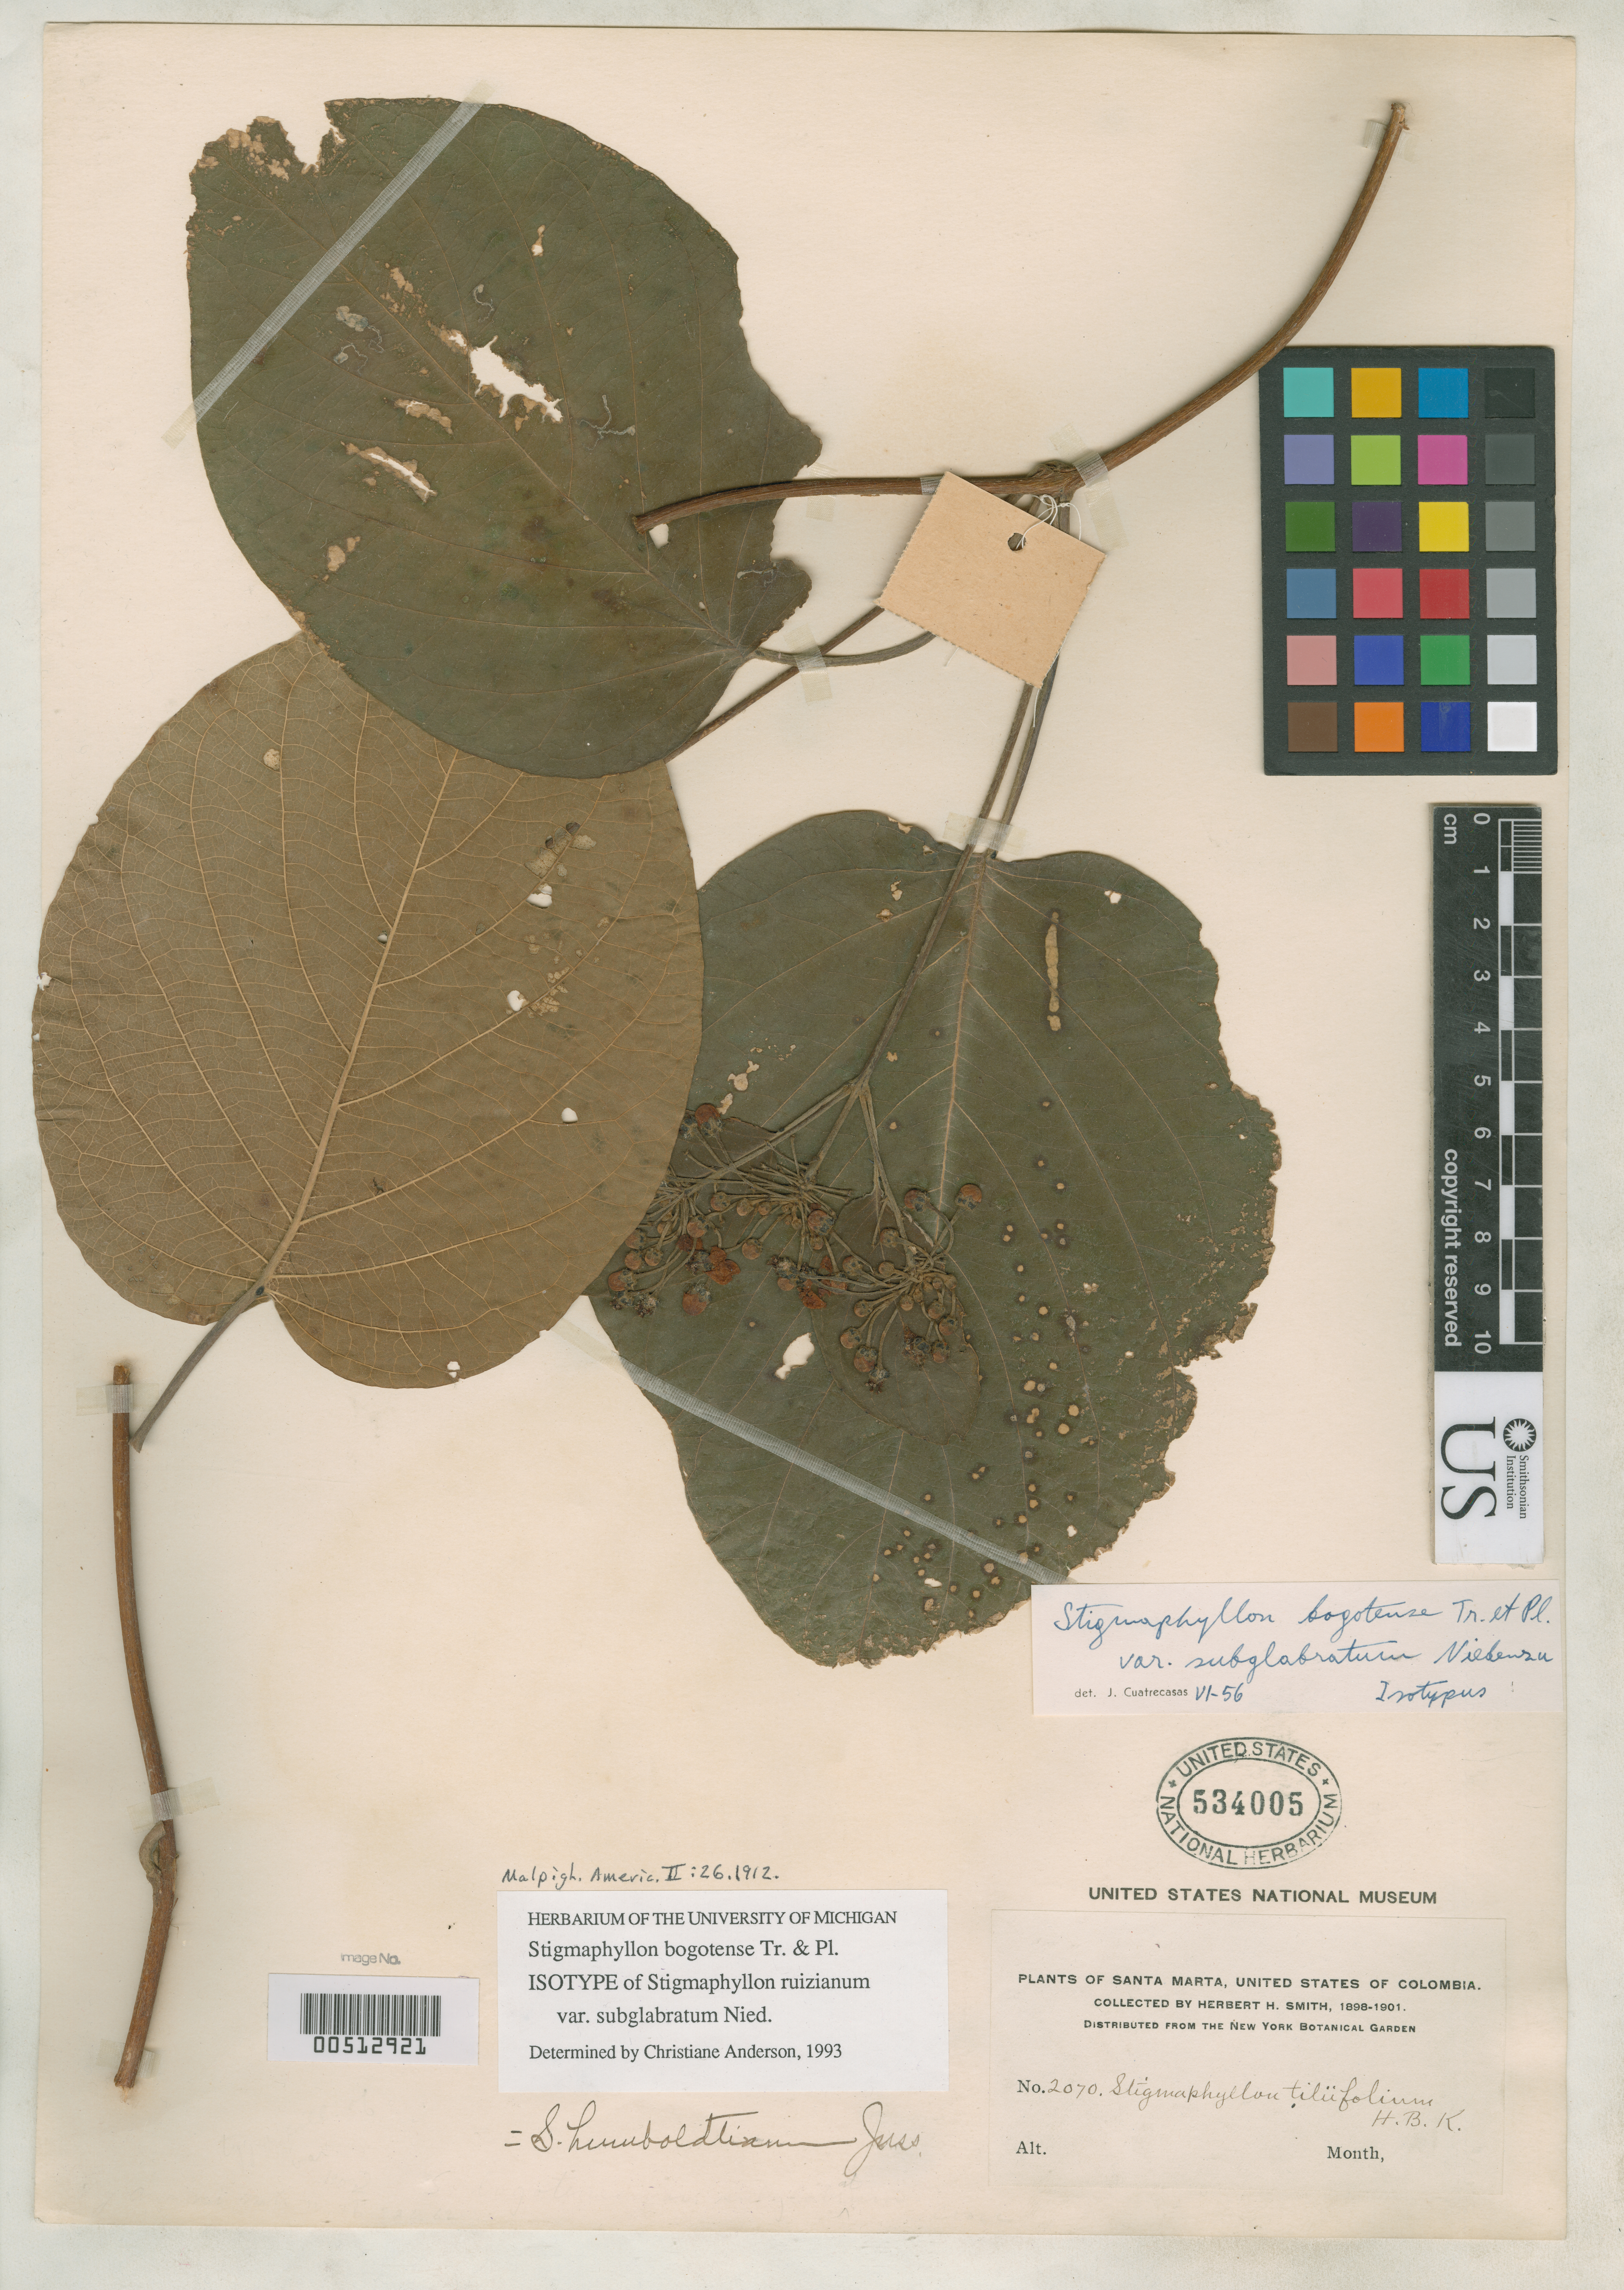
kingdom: Plantae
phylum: Tracheophyta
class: Magnoliopsida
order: Malpighiales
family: Malpighiaceae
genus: Stigmaphyllon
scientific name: Stigmaphyllon ruizianum var. subglabratum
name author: Nied.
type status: Isotype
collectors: Herbert H. Smith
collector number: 2070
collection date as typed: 1898 to -- --- 1901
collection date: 1898/1901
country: Colombia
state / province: Magdalena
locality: Santa Marta.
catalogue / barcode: US 534005